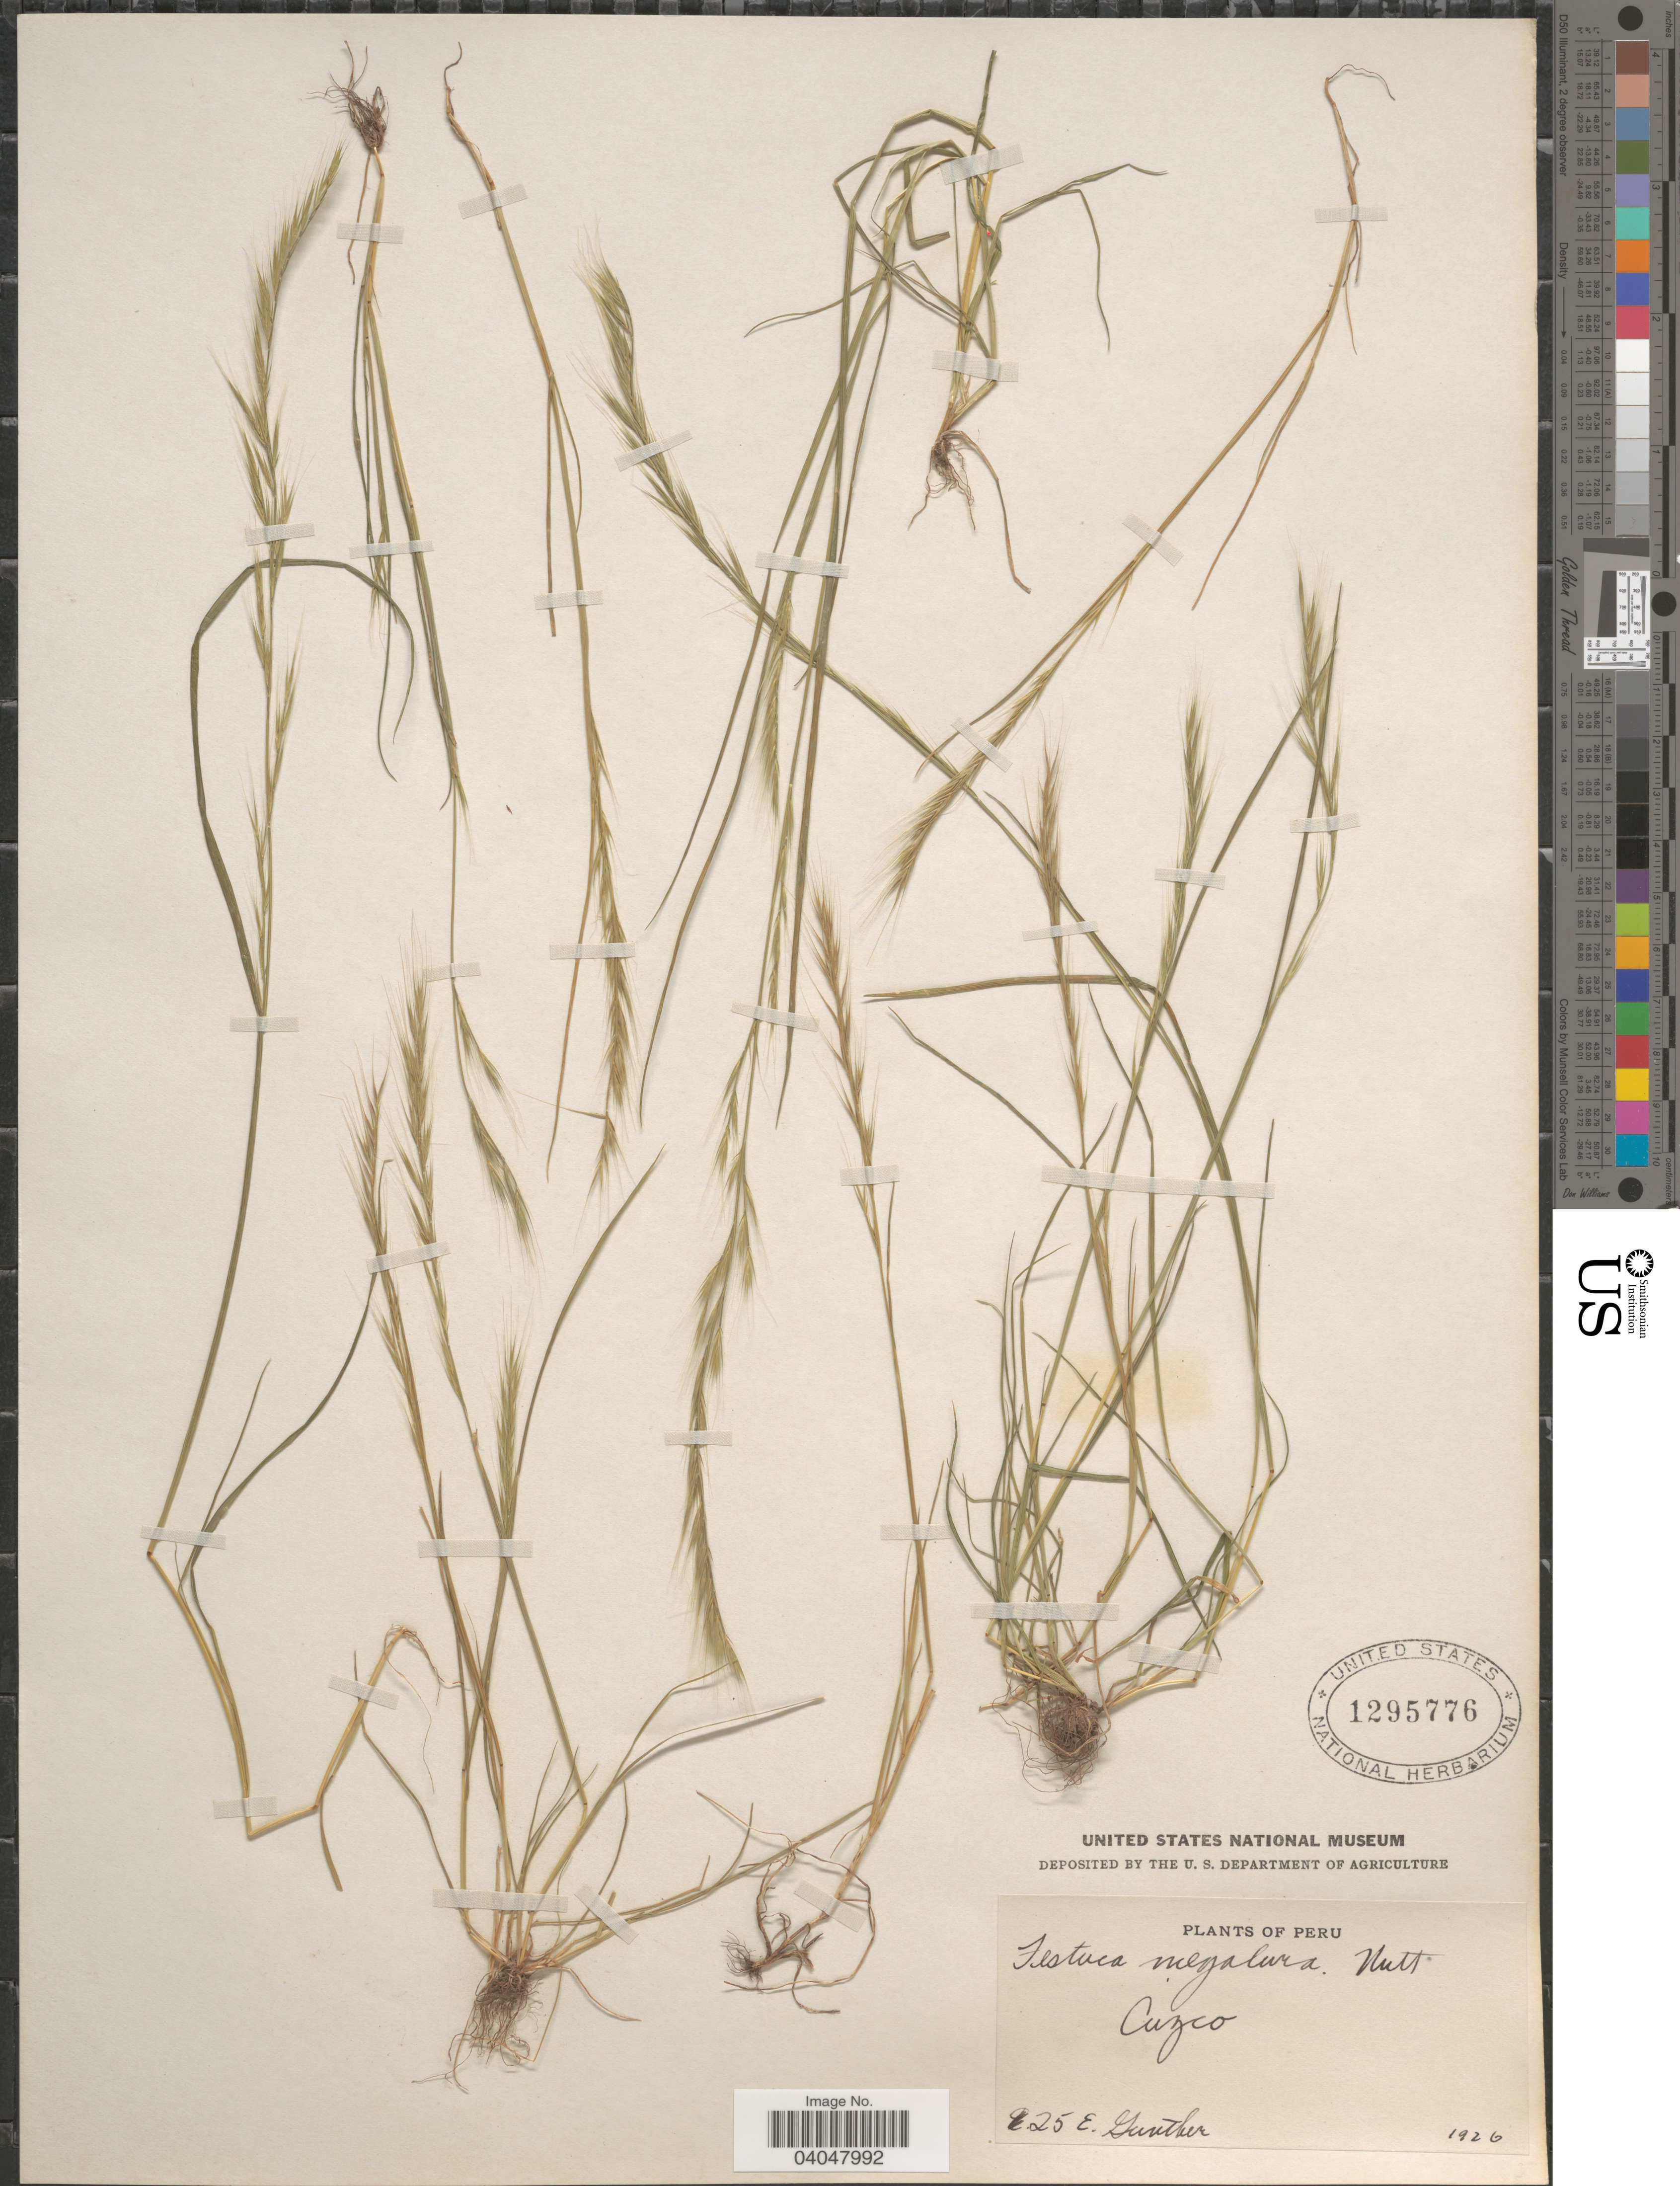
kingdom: Plantae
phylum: Tracheophyta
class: Liliopsida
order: Poales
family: Poaceae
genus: Festuca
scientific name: Festuca megalura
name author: Nutt.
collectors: E. Gunther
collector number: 125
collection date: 1926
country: Peru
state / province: Cusco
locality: Cuzco.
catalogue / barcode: US 1295776